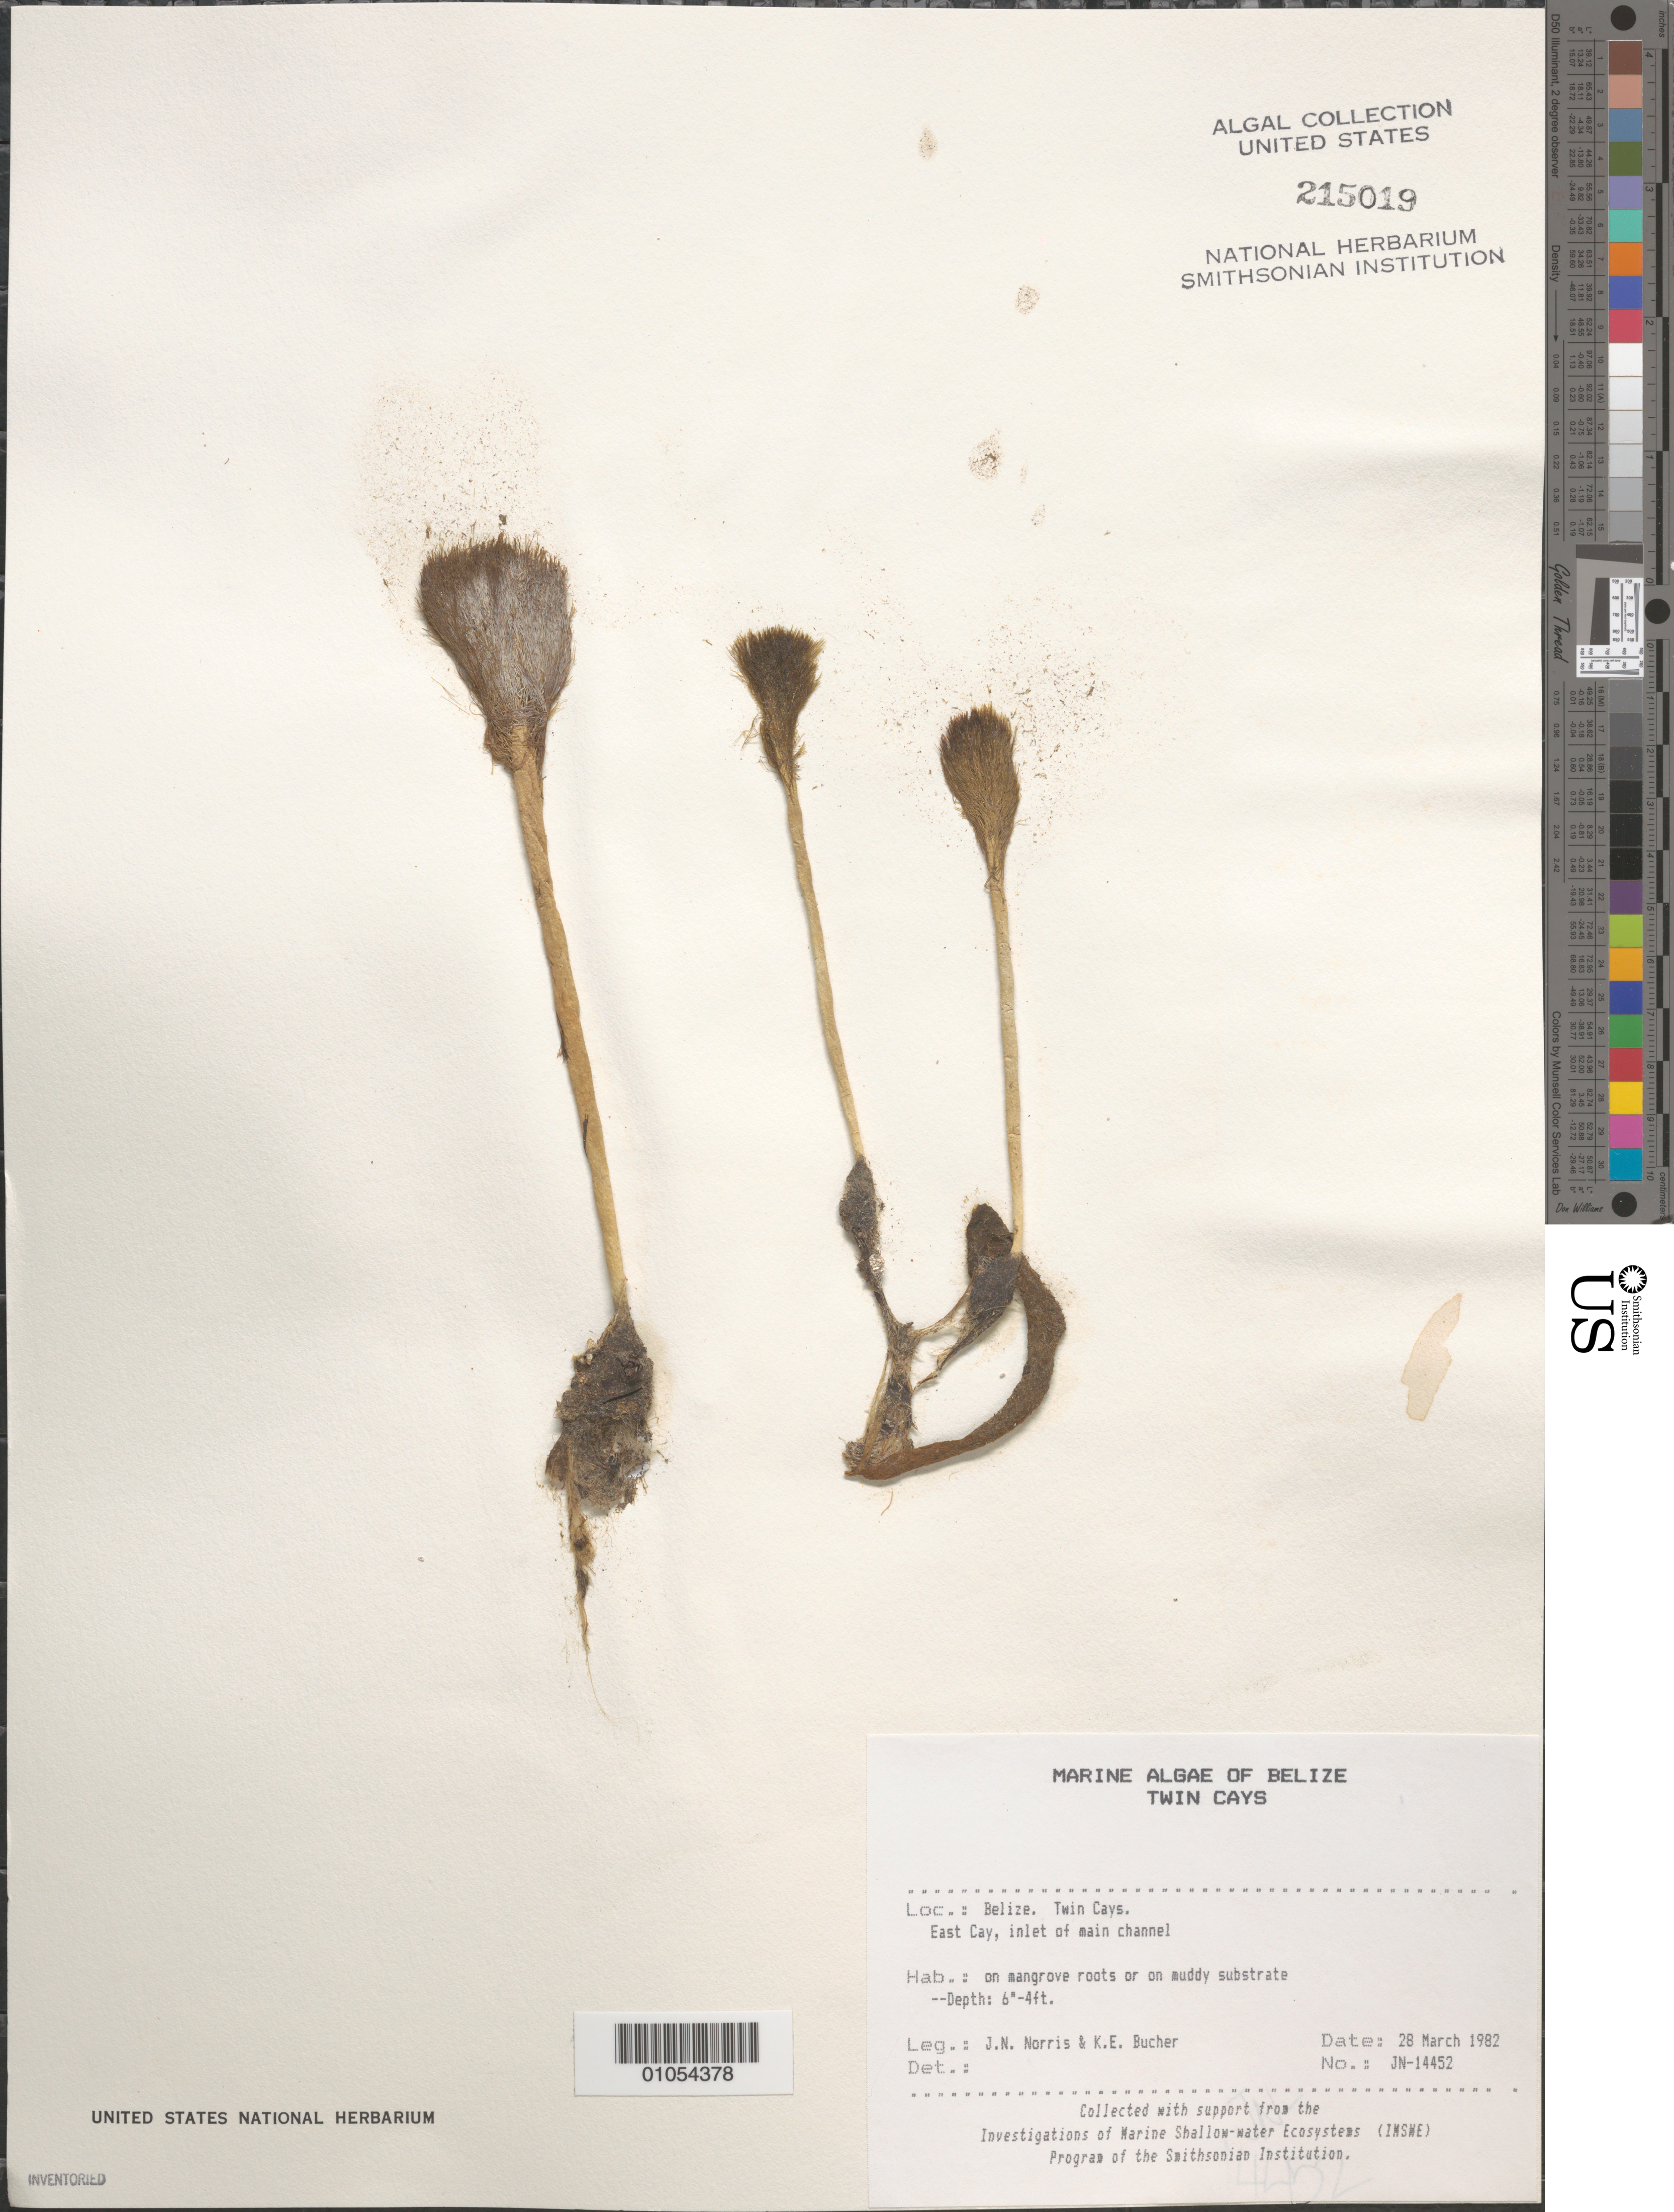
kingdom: Plantae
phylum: Chlorophyta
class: Ulvophyceae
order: Bryopsidales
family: Udoteaceae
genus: Penicillus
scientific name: Penicillus sp.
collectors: J. N. Norris & K. E. Bucher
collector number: JN-14452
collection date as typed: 28 Mar 1982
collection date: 1982-03-28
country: Belize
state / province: Stann Creek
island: East Cay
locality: Inlet of main channel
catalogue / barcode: US 215019